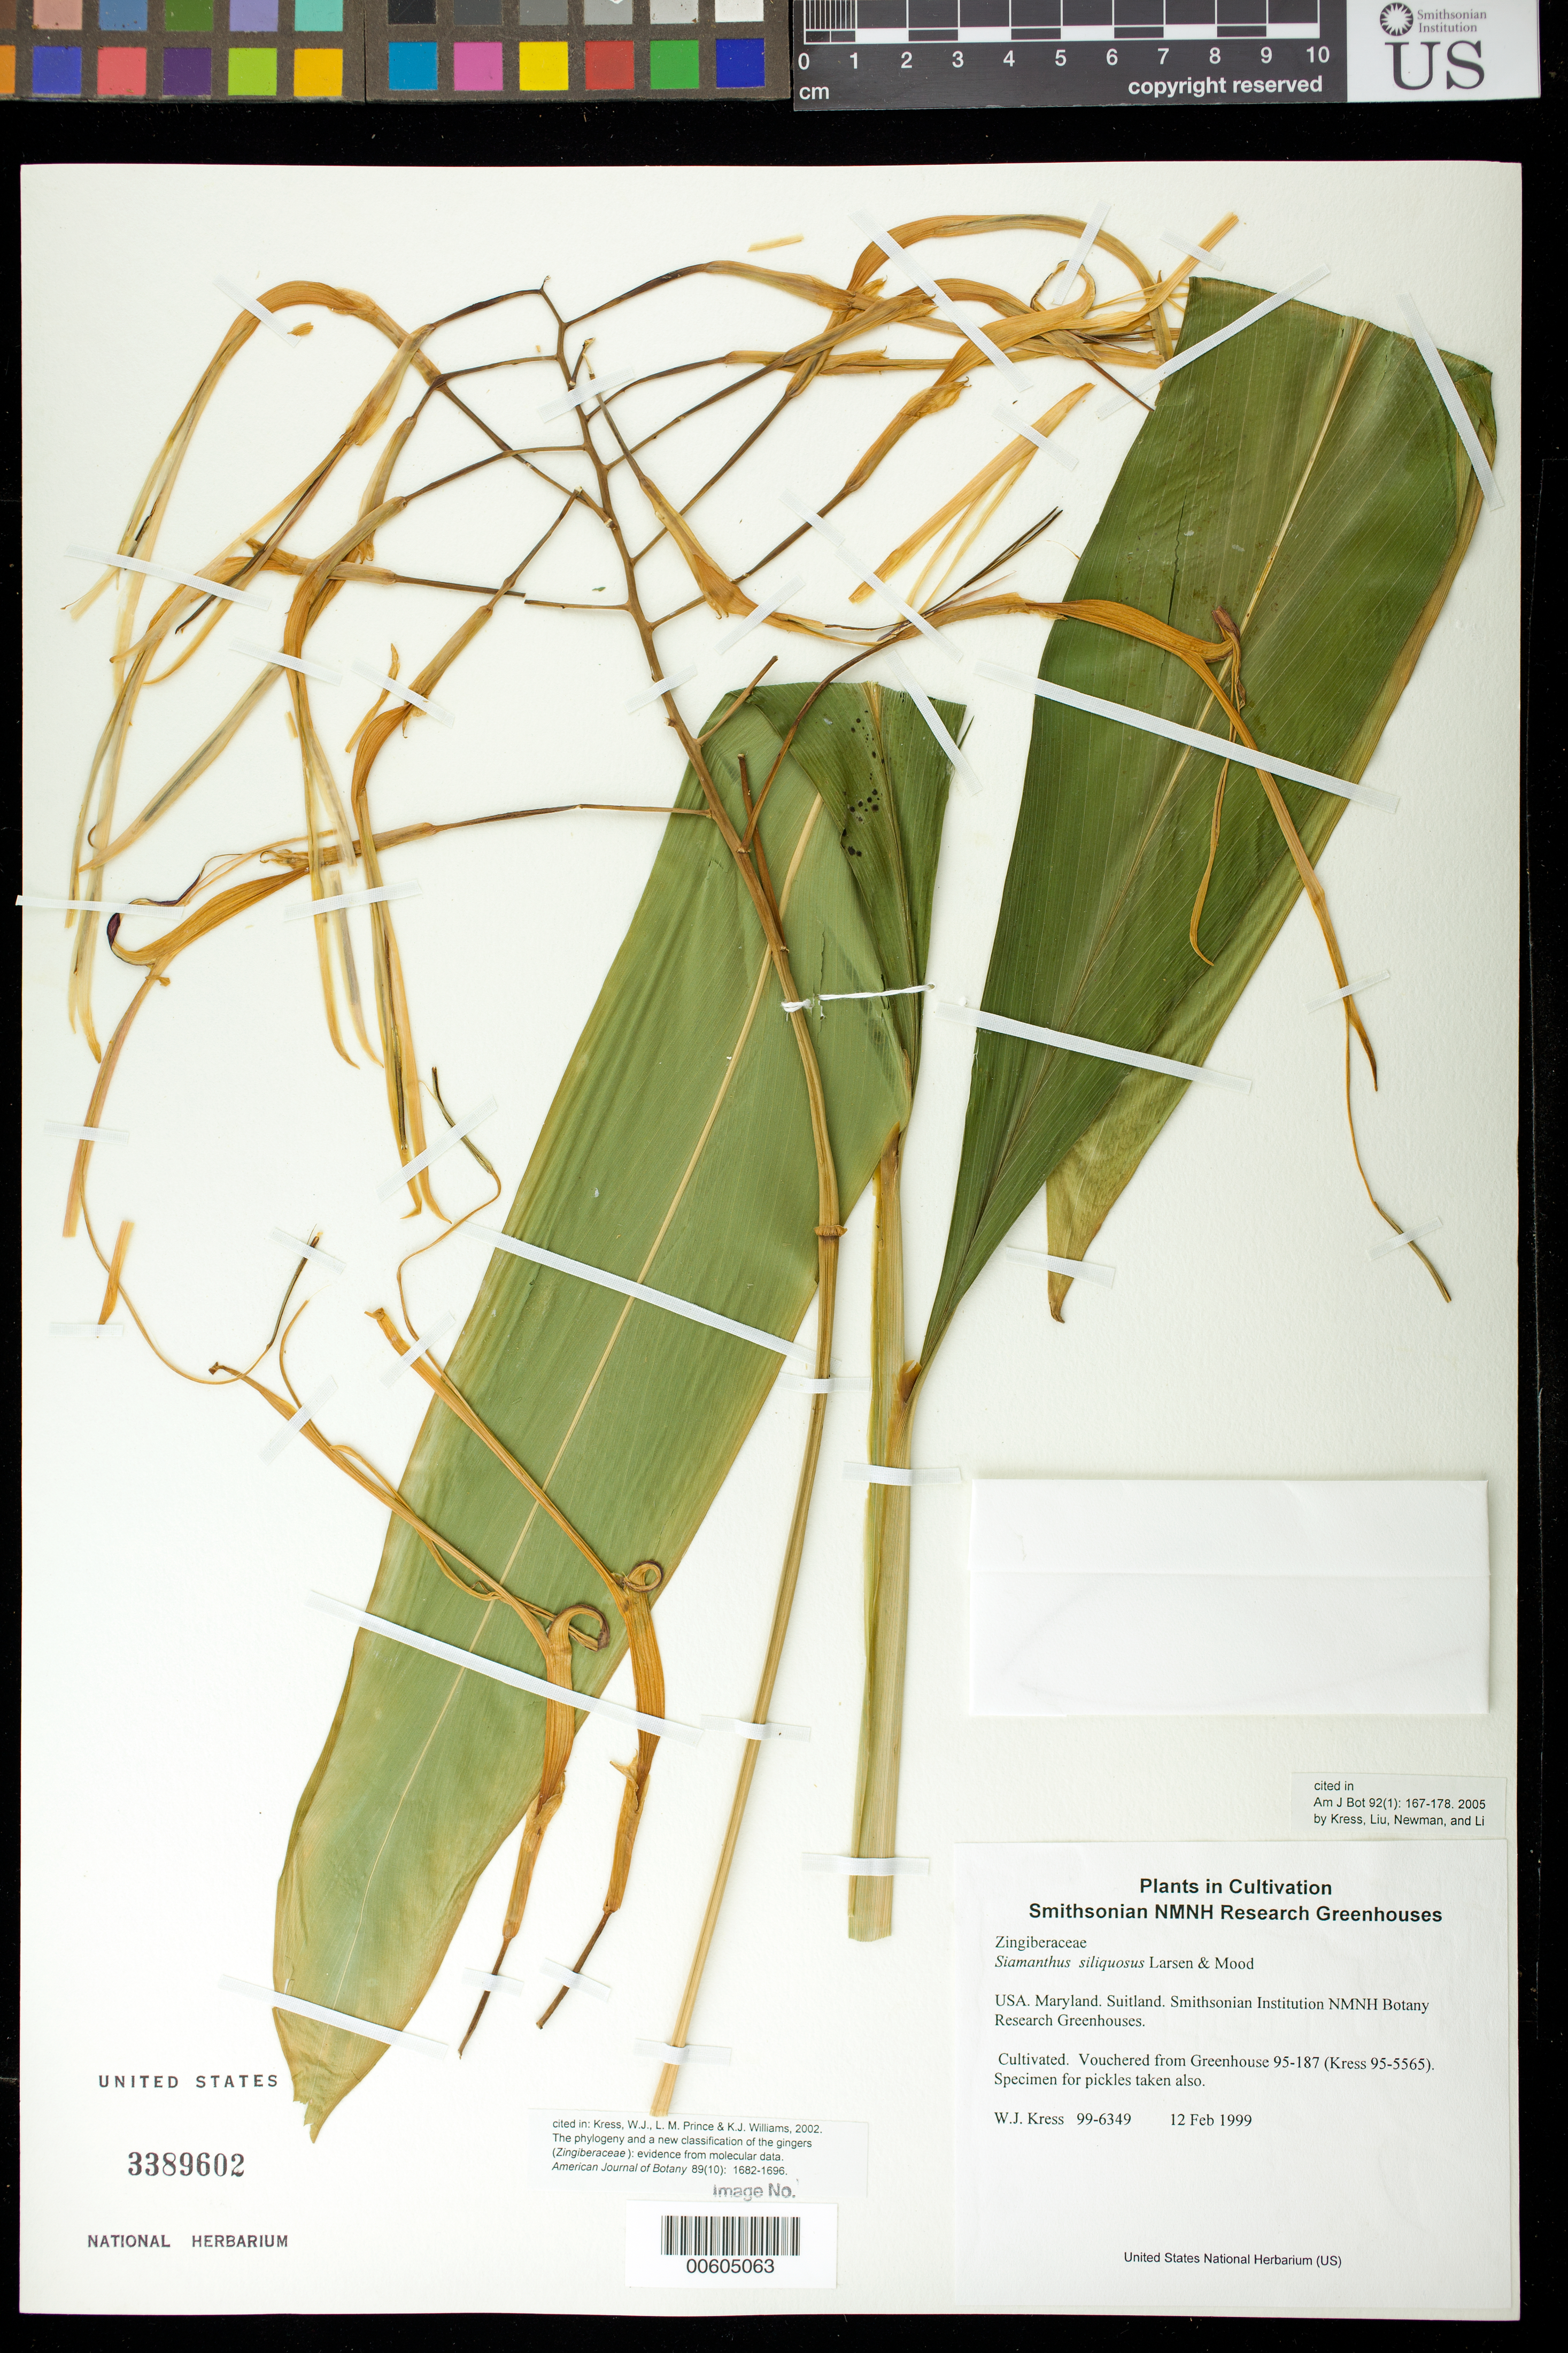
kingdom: Plantae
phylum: Tracheophyta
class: Liliopsida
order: Zingiberales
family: Zingiberaceae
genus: Siamanthus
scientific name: Siamanthus siliquosus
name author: K. Larsen & Mood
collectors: W. J. Kress & M. Bordelon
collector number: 99-6349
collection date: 1999-02-12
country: United States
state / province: Maryland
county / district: Prince George's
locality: NMNH Botany Research Greenhouses. Suitland.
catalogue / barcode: US 3389602